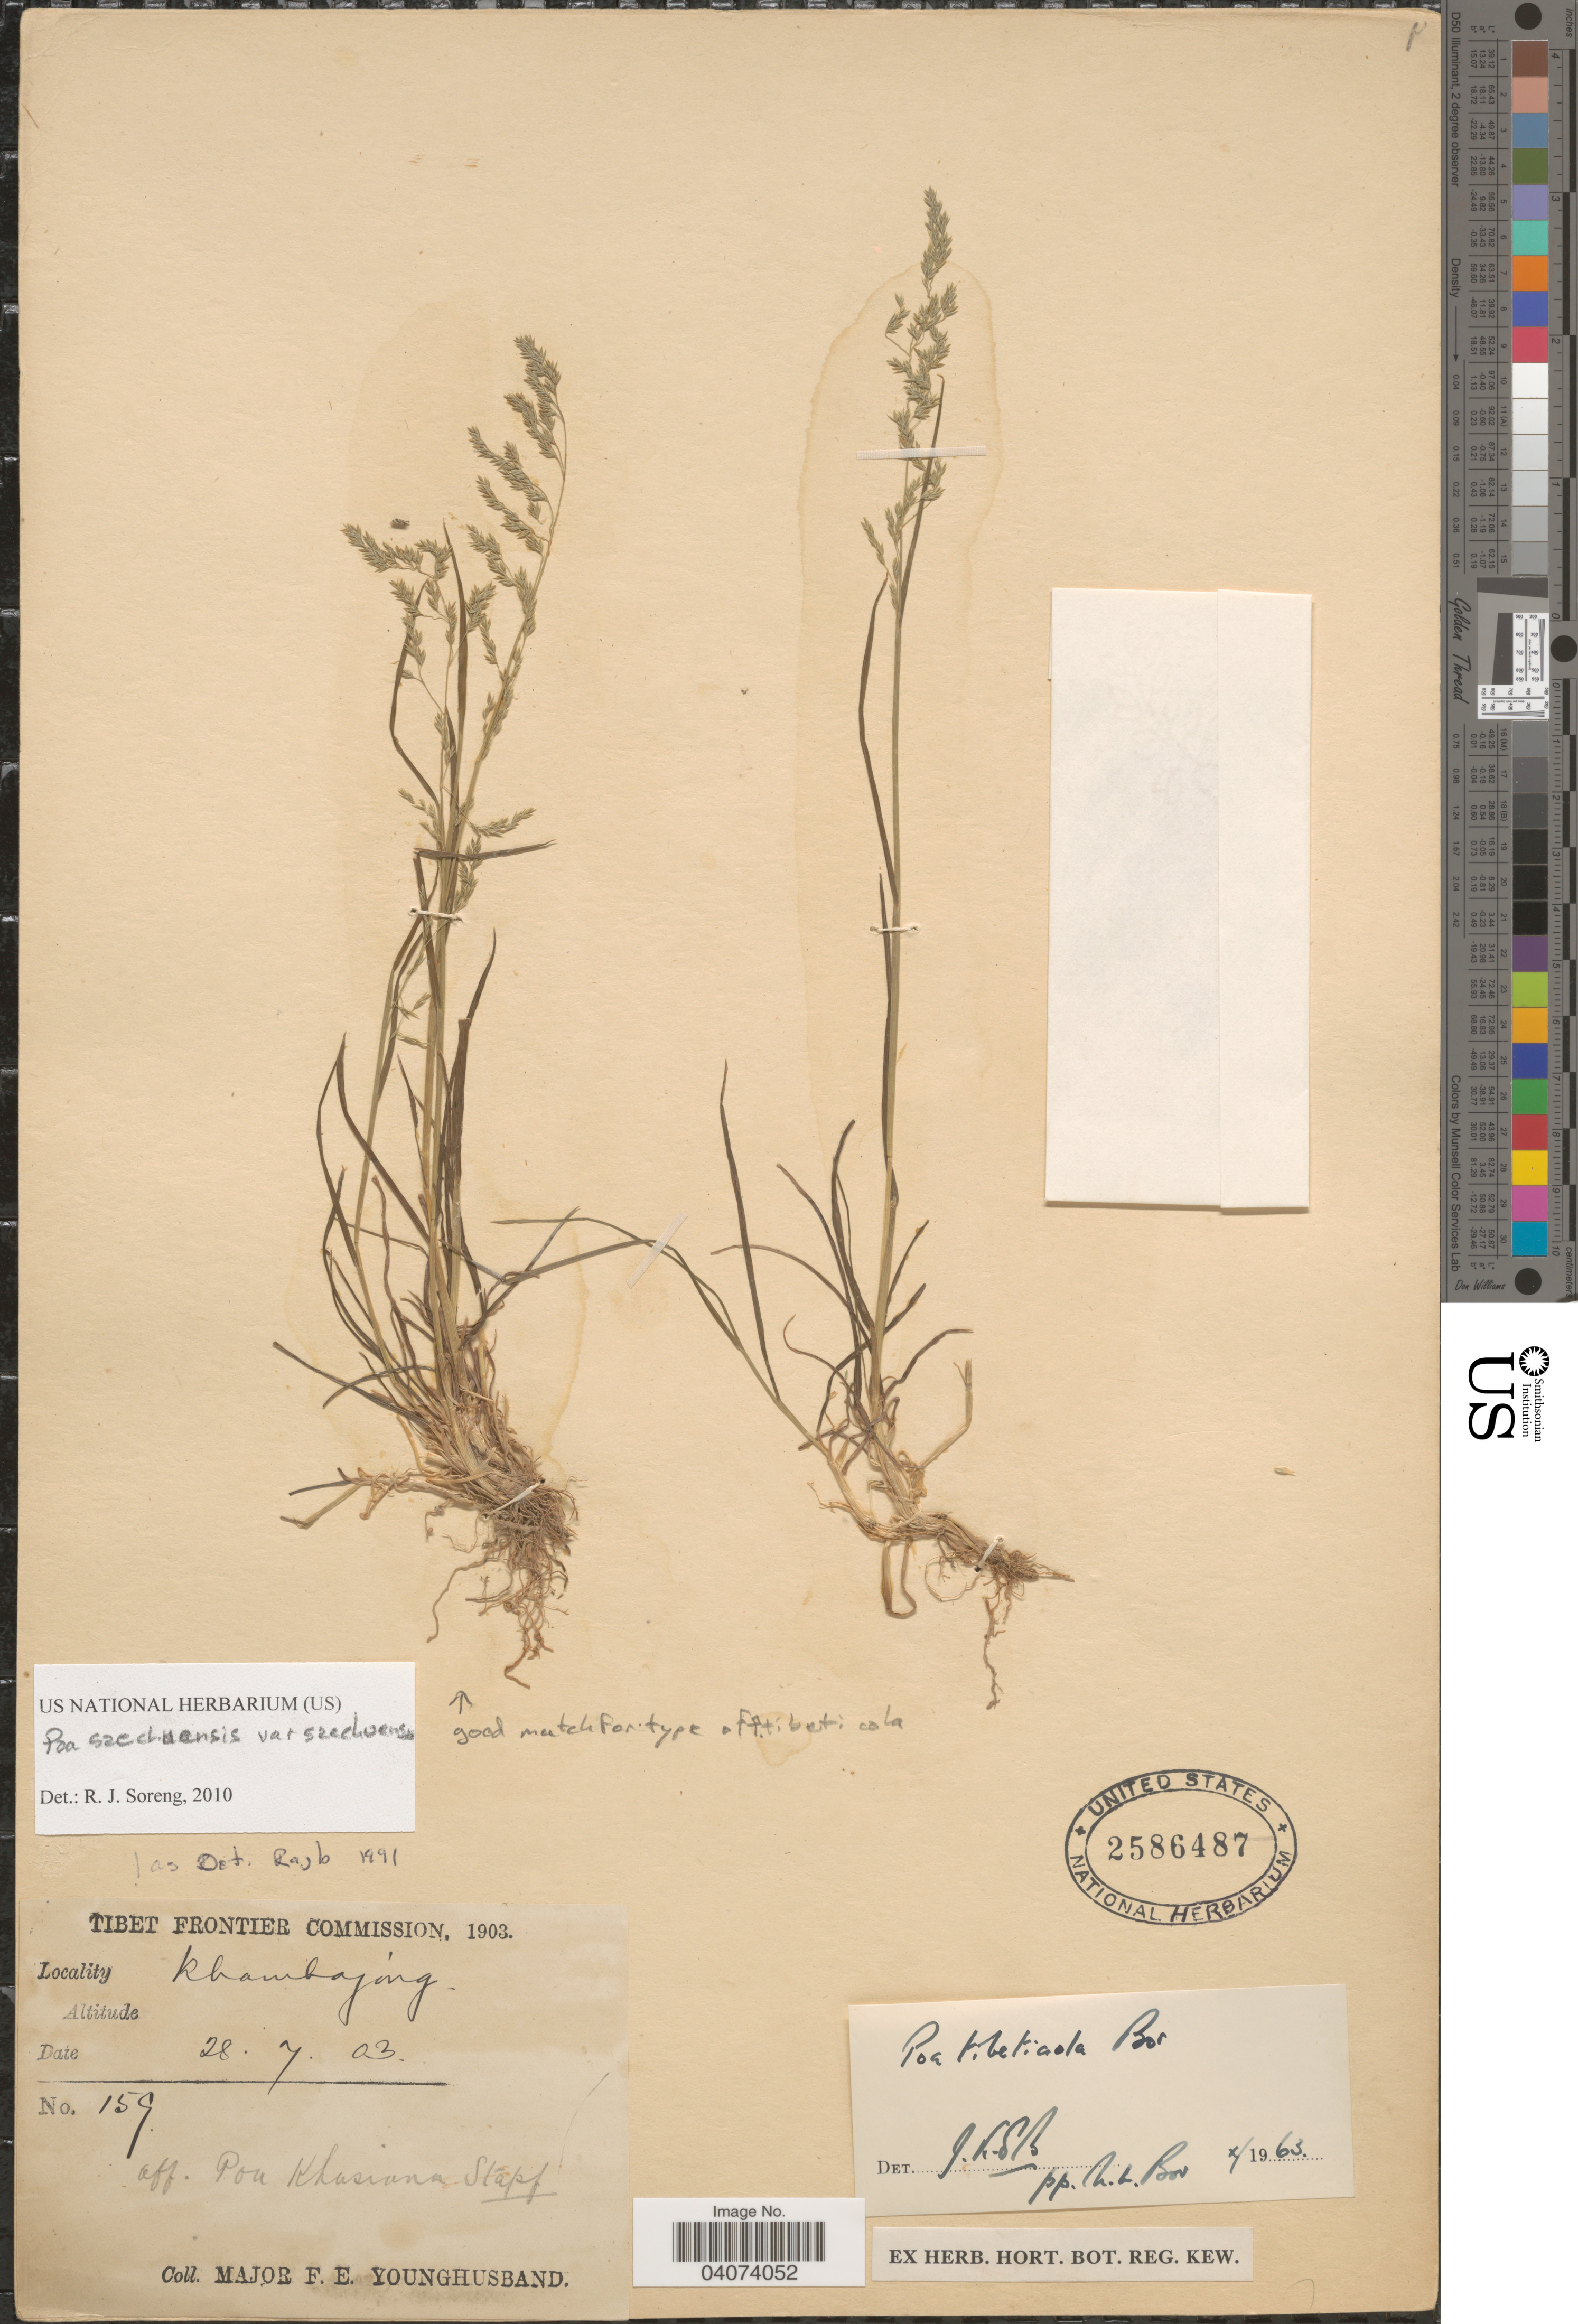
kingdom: Plantae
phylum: Tracheophyta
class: Liliopsida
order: Poales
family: Poaceae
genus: Poa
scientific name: Poa szechuensis var. debilior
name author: (Hitchc.) Soreng & G.H. Zhu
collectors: F. Younghusband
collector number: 159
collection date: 1903-07-28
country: China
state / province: Xizang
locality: Tibet Frontier Commision 1903 [unsure placement] Khambajong [interpreted].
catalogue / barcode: US 2586487